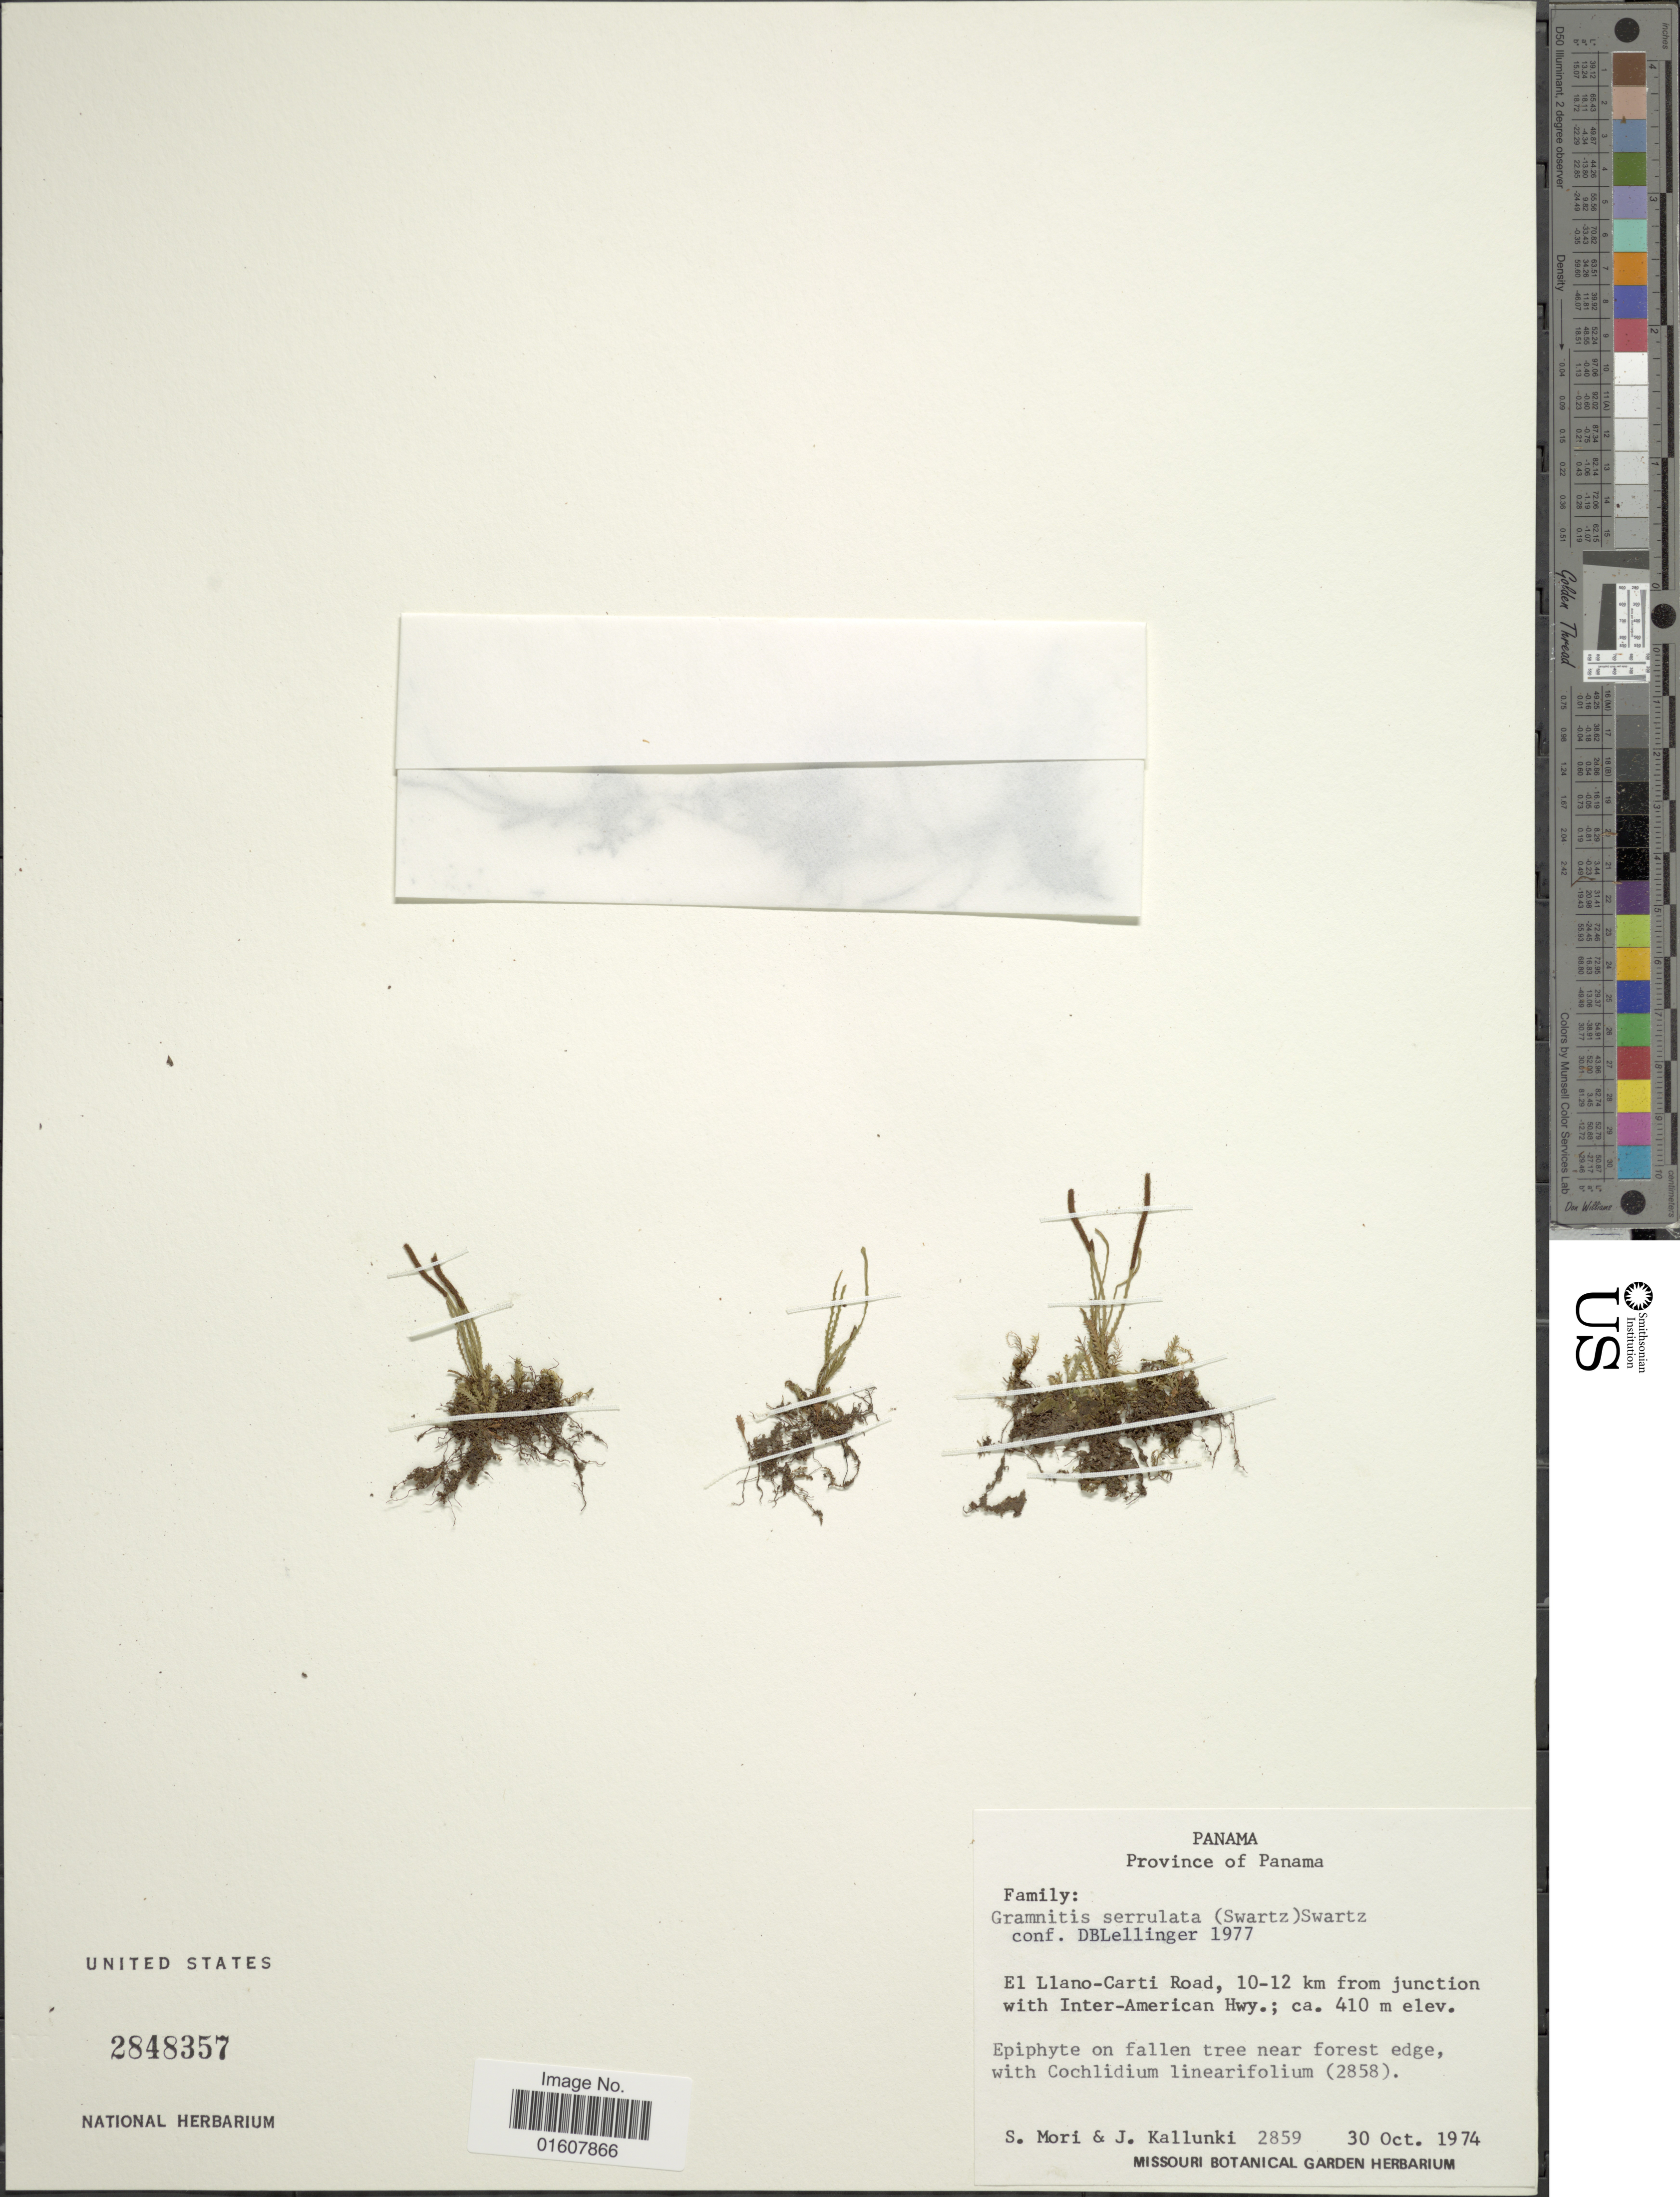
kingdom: Plantae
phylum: Tracheophyta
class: Polypodiopsida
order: Polypodiales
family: Polypodiaceae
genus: Cochlidium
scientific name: Cochlidium serrulatum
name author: (Sw.) L.E. Bishop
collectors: S. Mori & J. Kallunki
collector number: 2859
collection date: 1974-10-30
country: Panama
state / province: Panamá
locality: El Llano-Carit Road, 10-12 km from junction with Inter-American Hwy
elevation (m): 410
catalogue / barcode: US 2848357